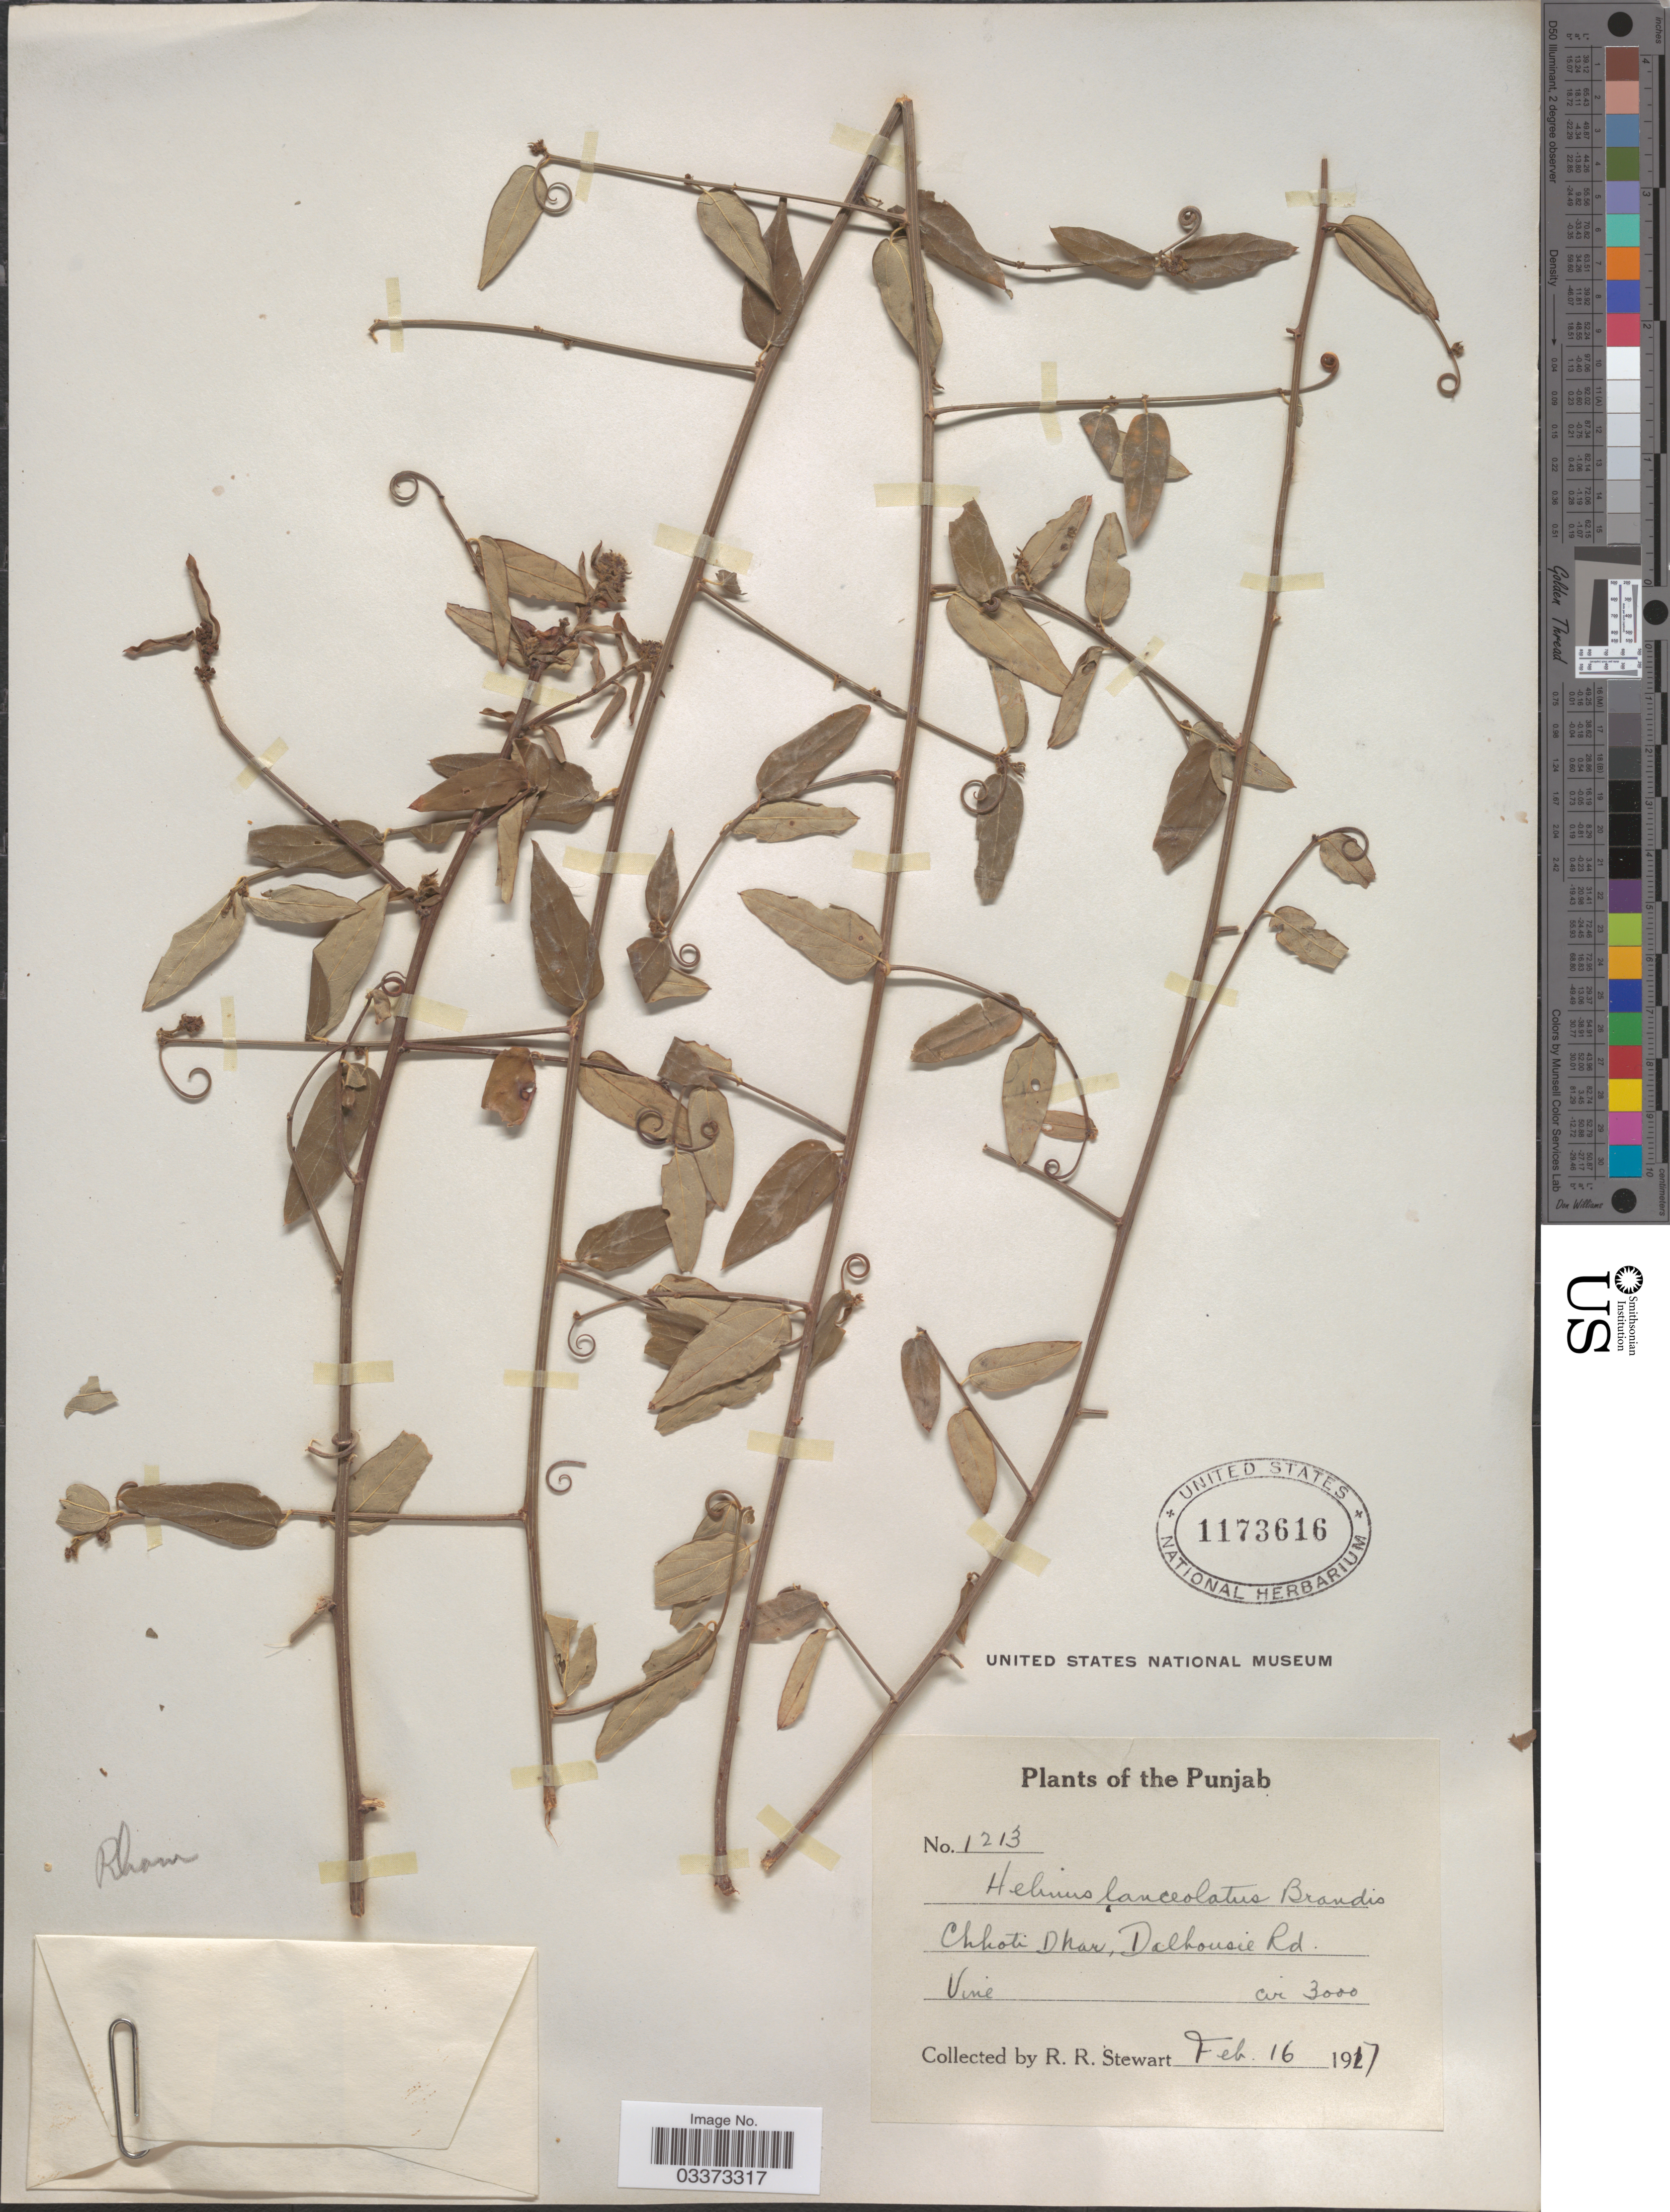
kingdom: Plantae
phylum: Tracheophyta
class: Magnoliopsida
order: Rosales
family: Rhamnaceae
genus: Helinus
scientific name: Helinus lanceolatus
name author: (Wall.) Brandis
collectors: R. Stewart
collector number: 1213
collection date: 1917-02-16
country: India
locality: Chhoti Dhar. Dalhousie Rd.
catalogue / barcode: US 1173616